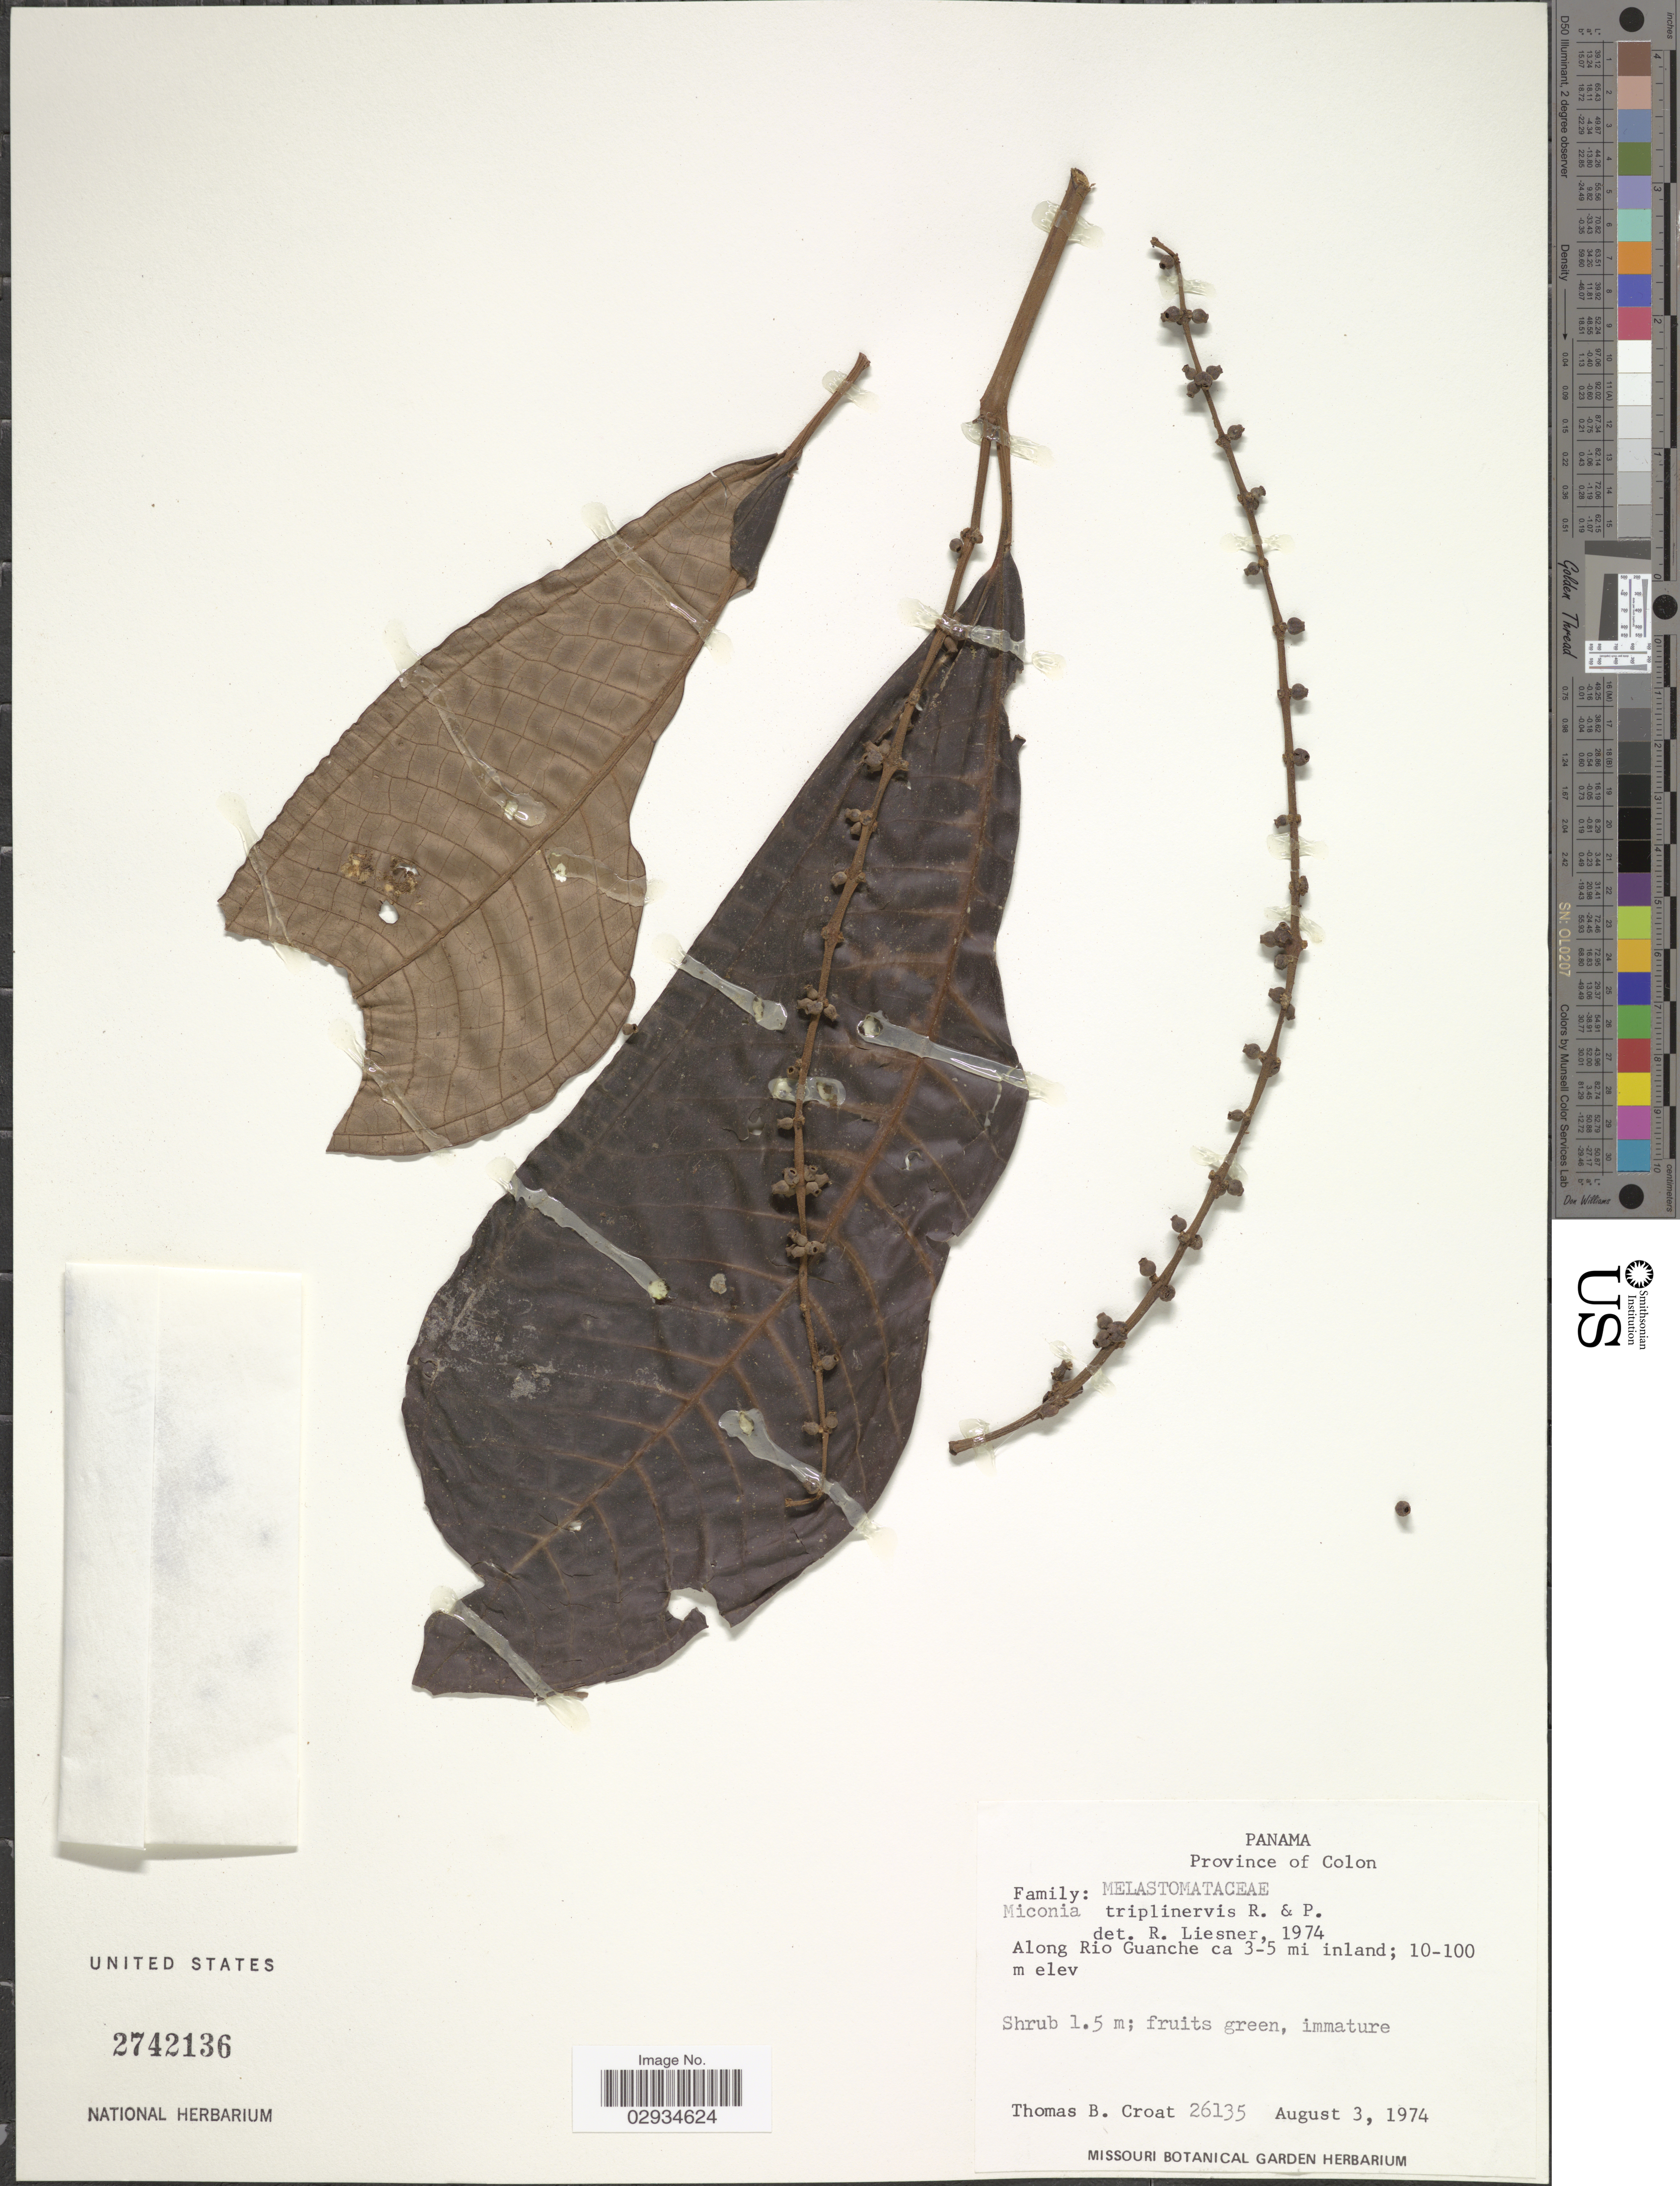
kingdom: Plantae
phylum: Tracheophyta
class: Magnoliopsida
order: Myrtales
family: Melastomataceae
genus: Miconia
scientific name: Miconia triplinervis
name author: Ruiz & Pav.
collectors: T. B. Croat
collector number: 26135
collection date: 1974-08-03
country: Panama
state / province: Colón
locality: Along Rio Guanche ca 3-5 mi inland.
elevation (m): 10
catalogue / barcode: US 2742136